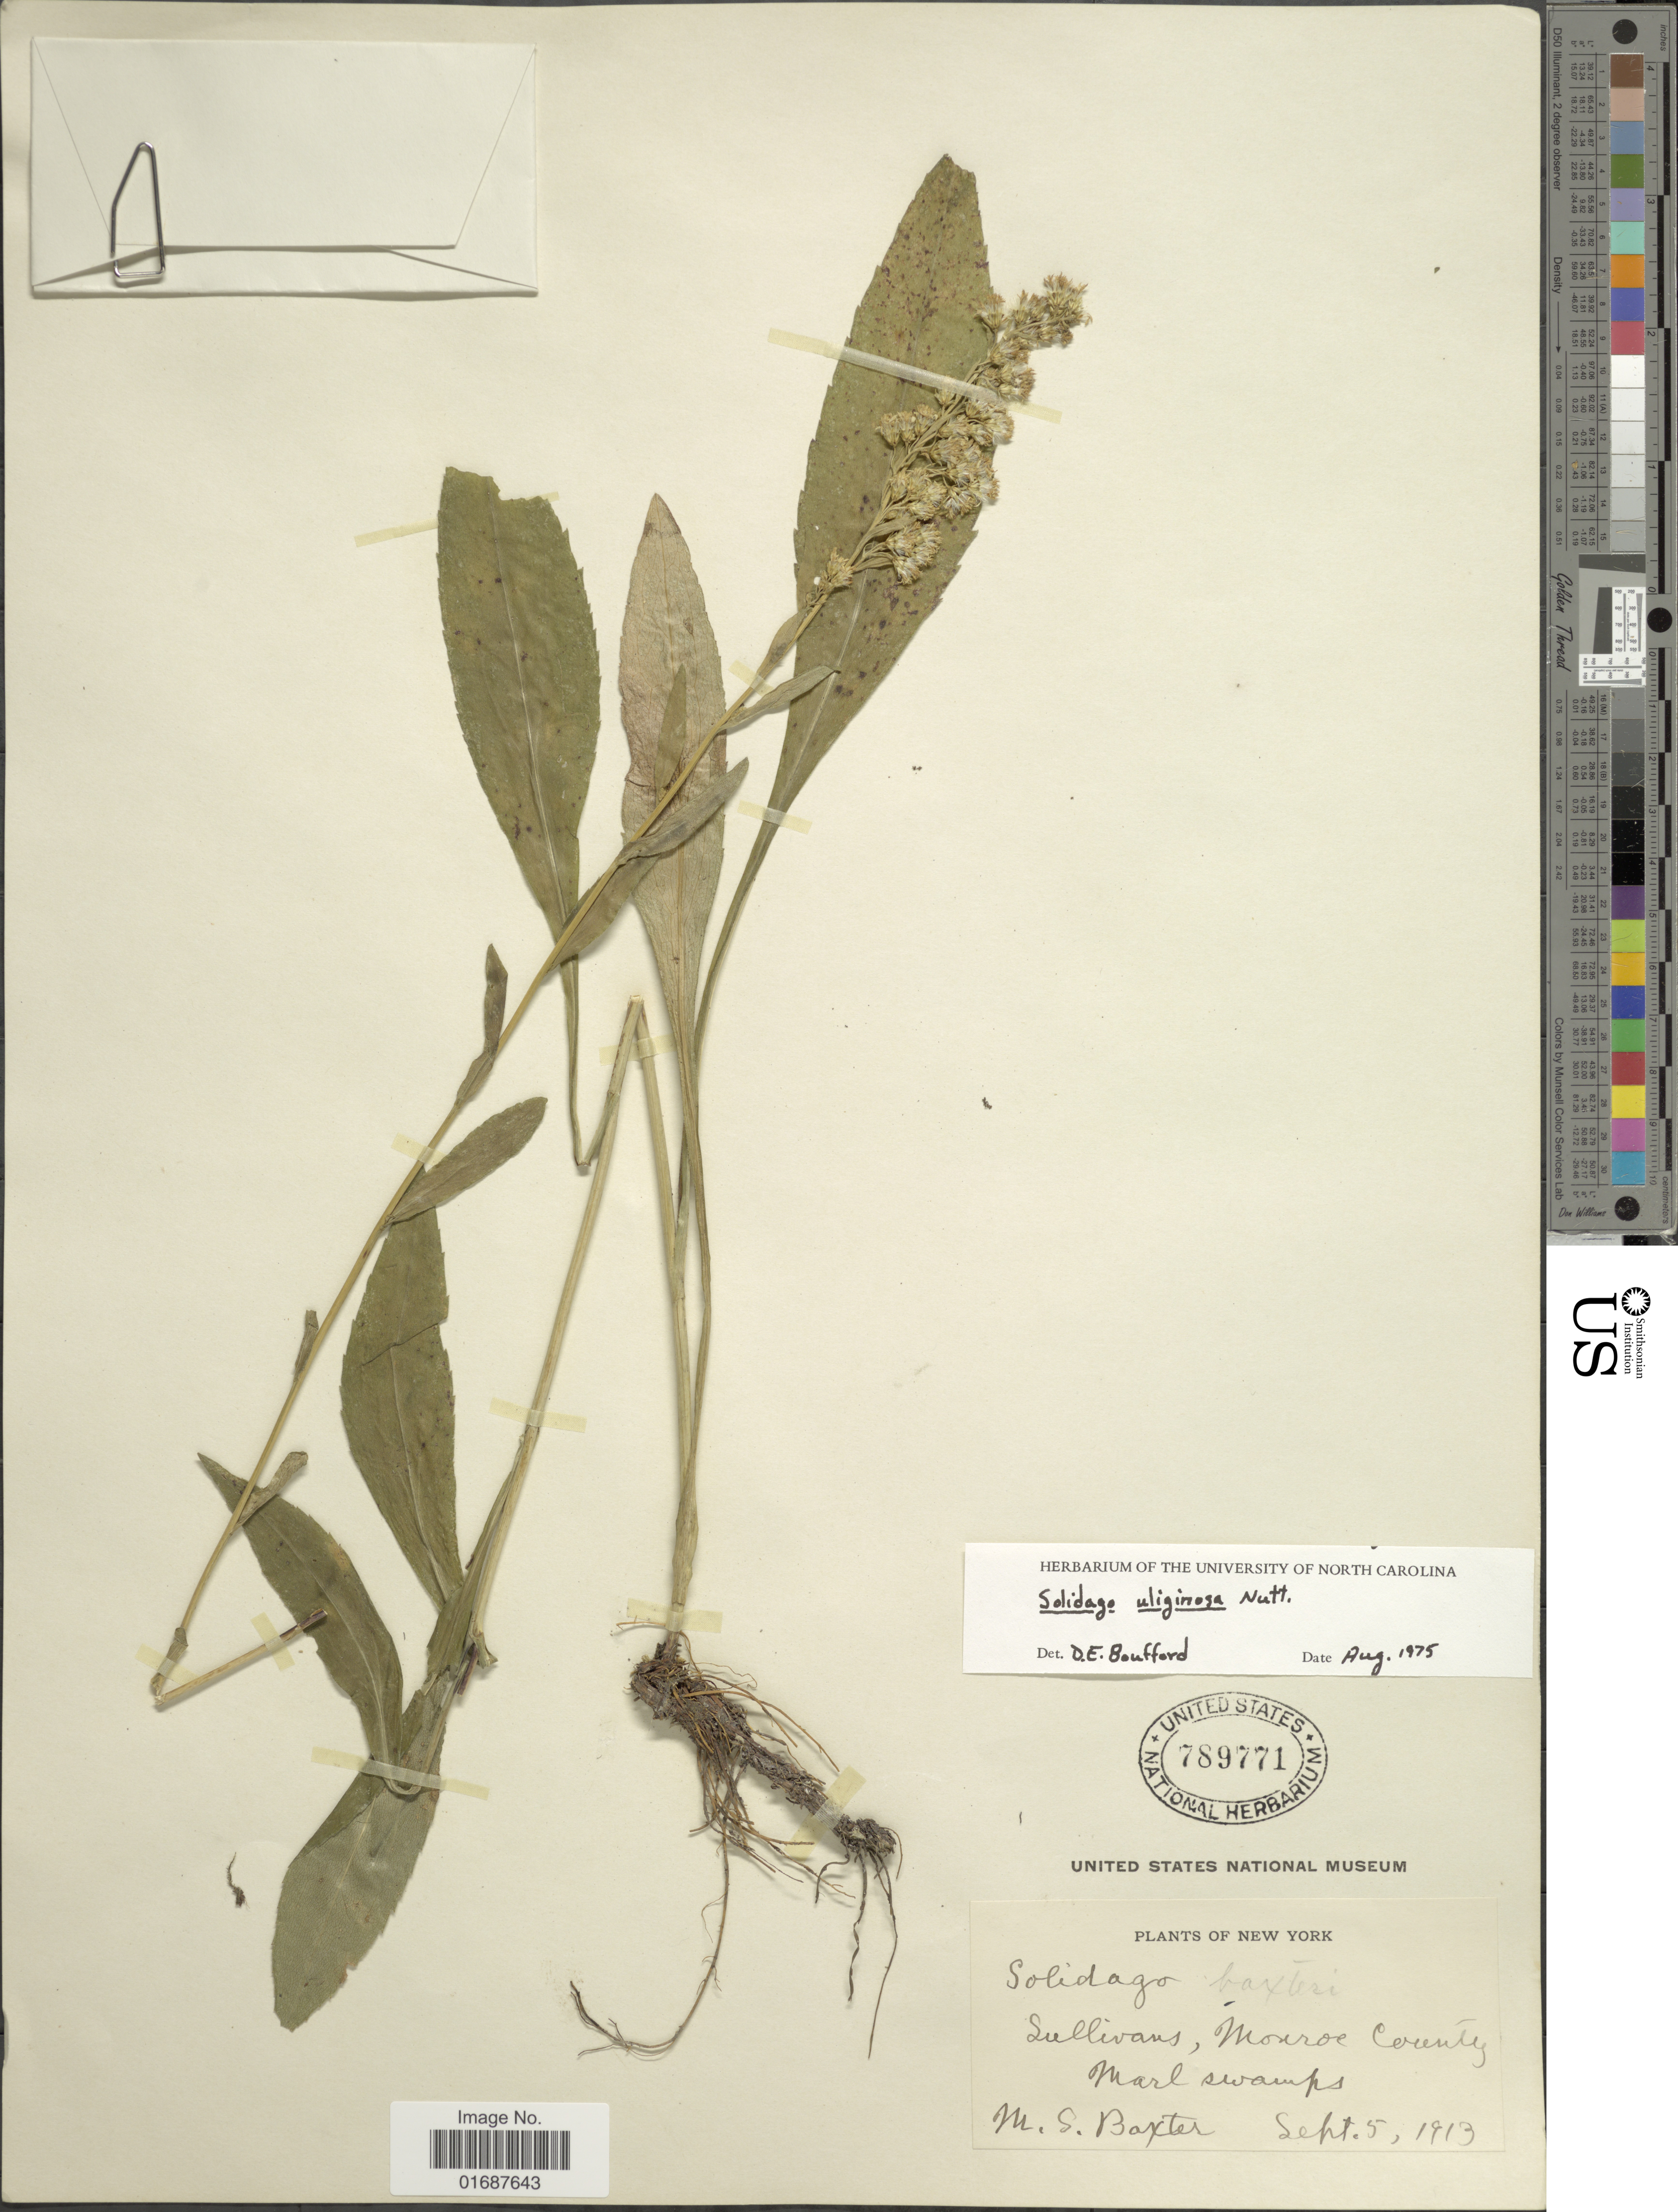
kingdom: Plantae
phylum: Tracheophyta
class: Magnoliopsida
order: Asterales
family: Asteraceae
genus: Solidago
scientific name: Solidago uliginosa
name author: Nutt.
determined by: Boufford, D. E.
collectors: M. Baxter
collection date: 1913-09-05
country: United States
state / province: New York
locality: Sullivans, Monroe County. Marl swamps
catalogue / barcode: US 789771